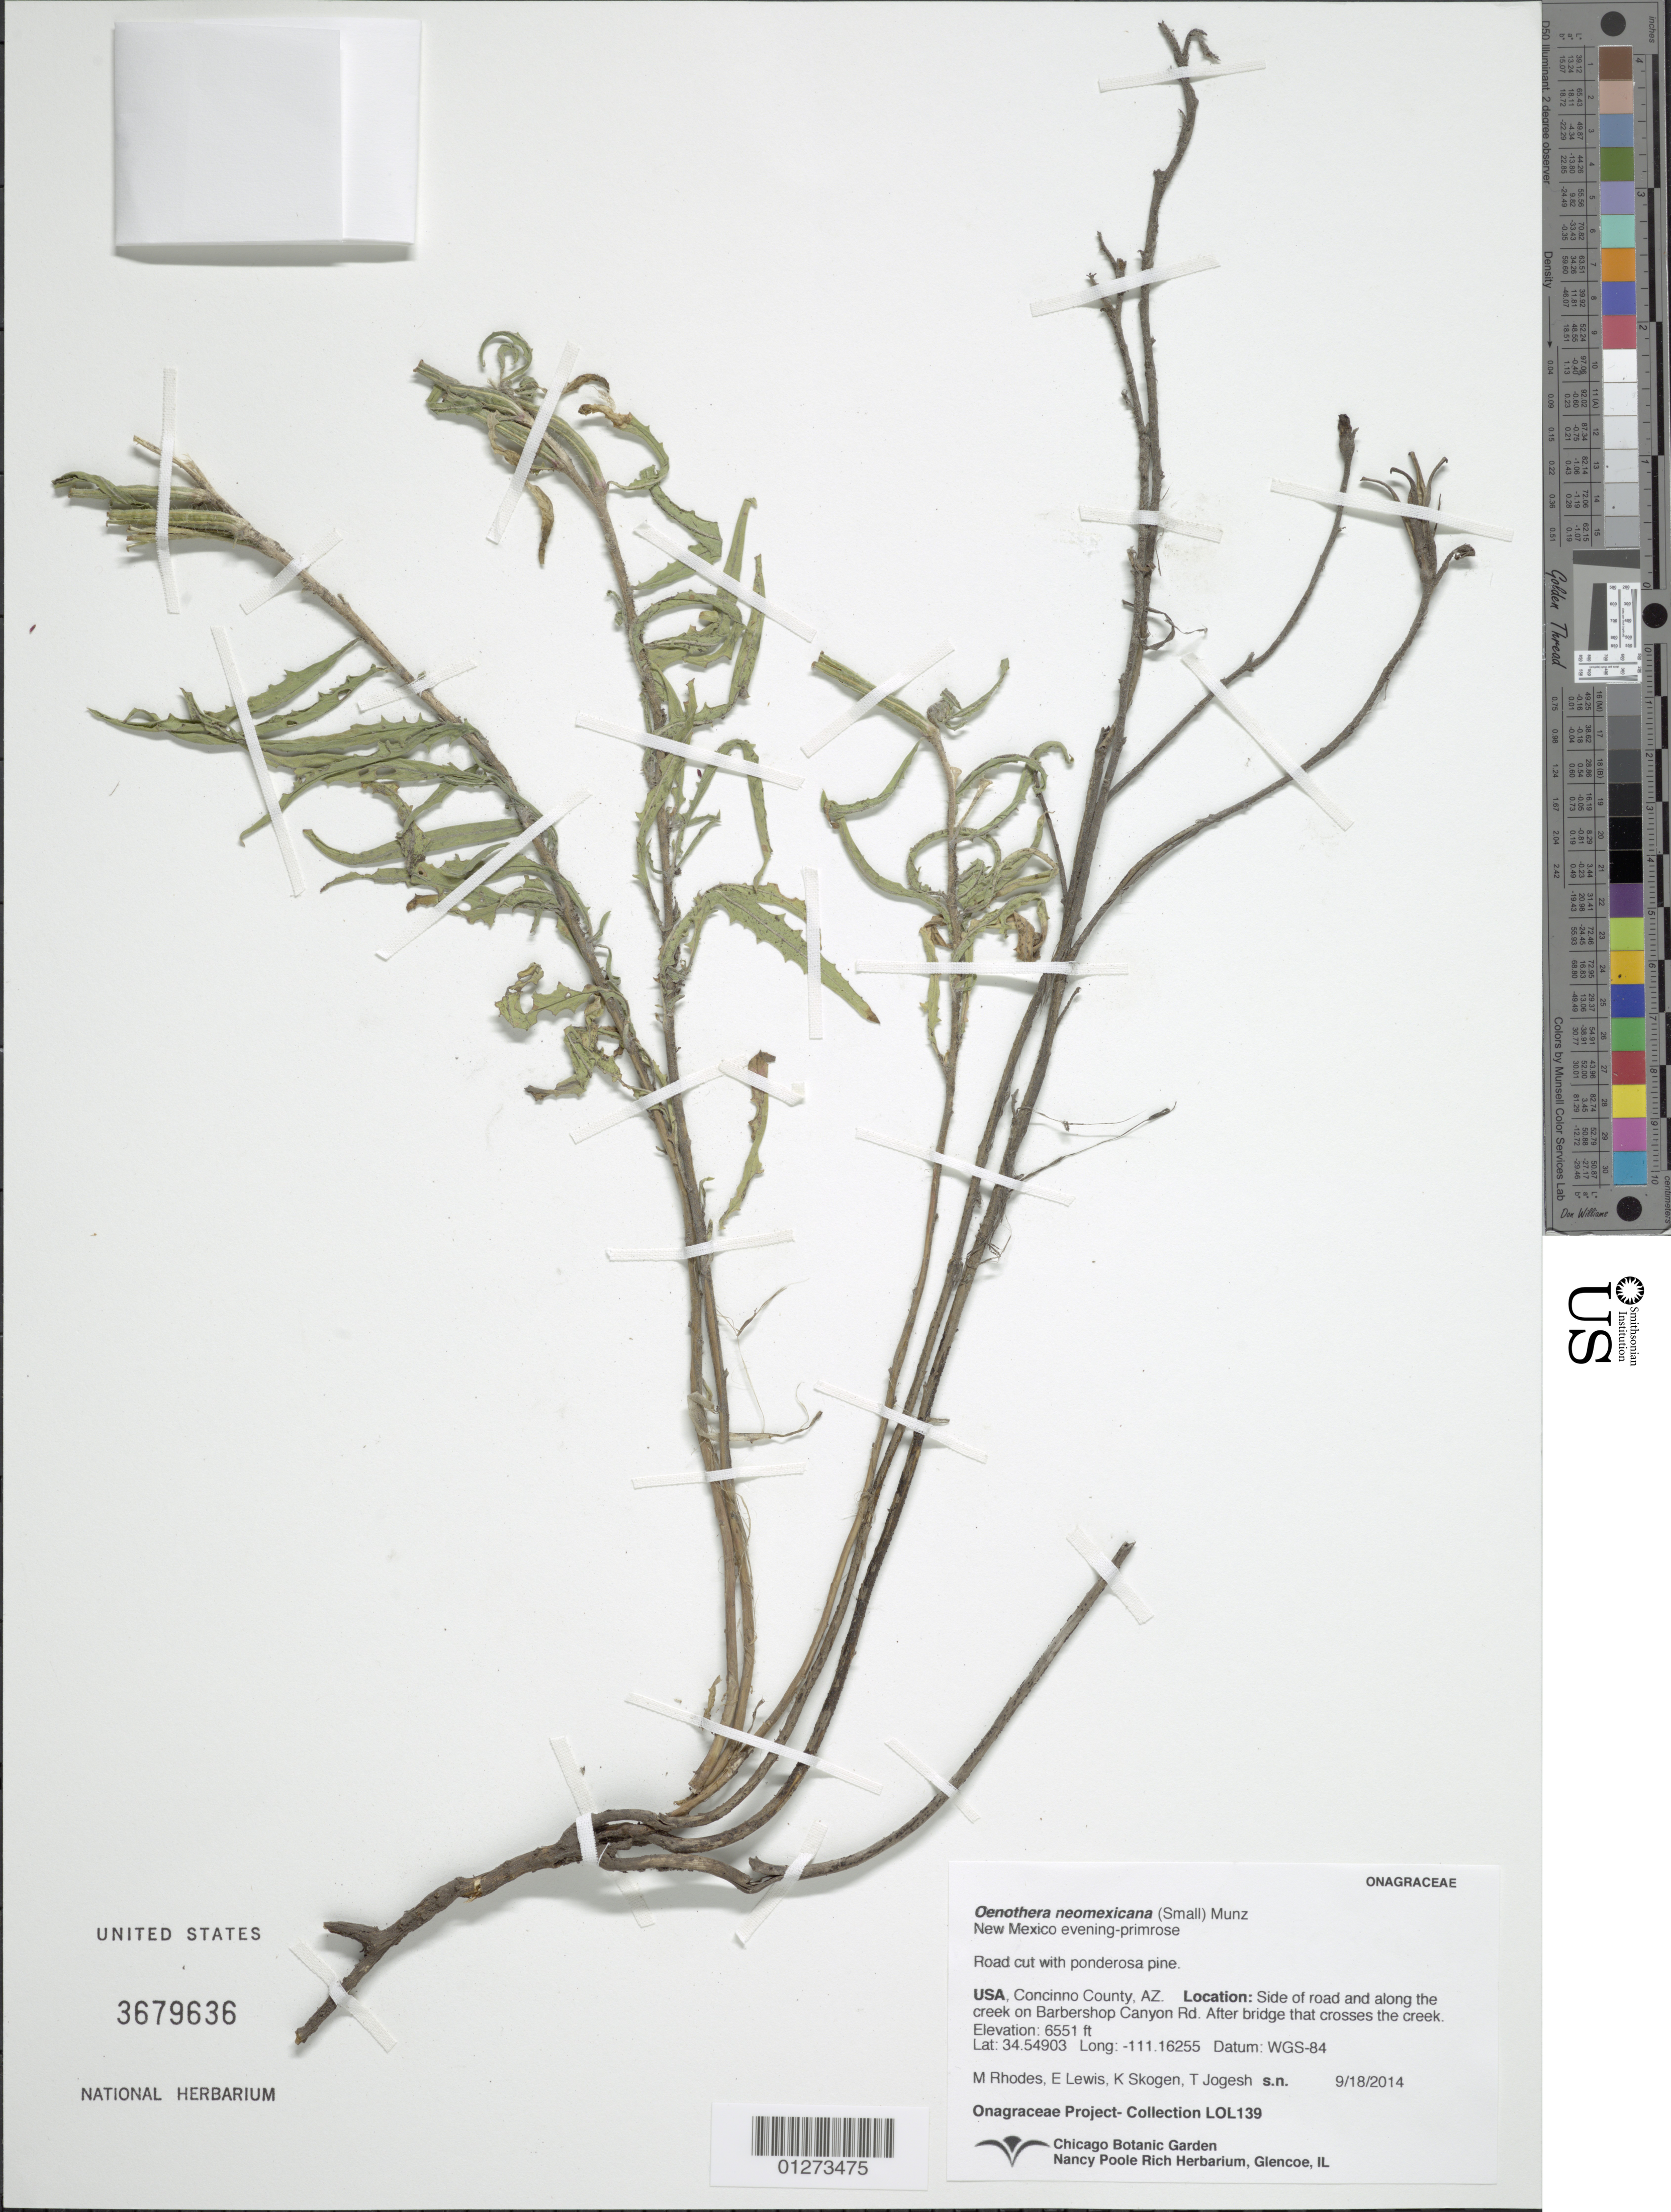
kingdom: Plantae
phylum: Tracheophyta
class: Magnoliopsida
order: Myrtales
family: Onagraceae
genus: Oenothera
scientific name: Oenothera neomexicana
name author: (Small) Munz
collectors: Onagraceae Project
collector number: LOL 139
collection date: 2014-09-18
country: United States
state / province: Arizona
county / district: Coconino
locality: Side of road and along the creek on Barbershop Canyon Rd. After bridge that crosses the creek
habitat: road cut with ponderosa pine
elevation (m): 1997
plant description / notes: US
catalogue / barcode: US 3679636